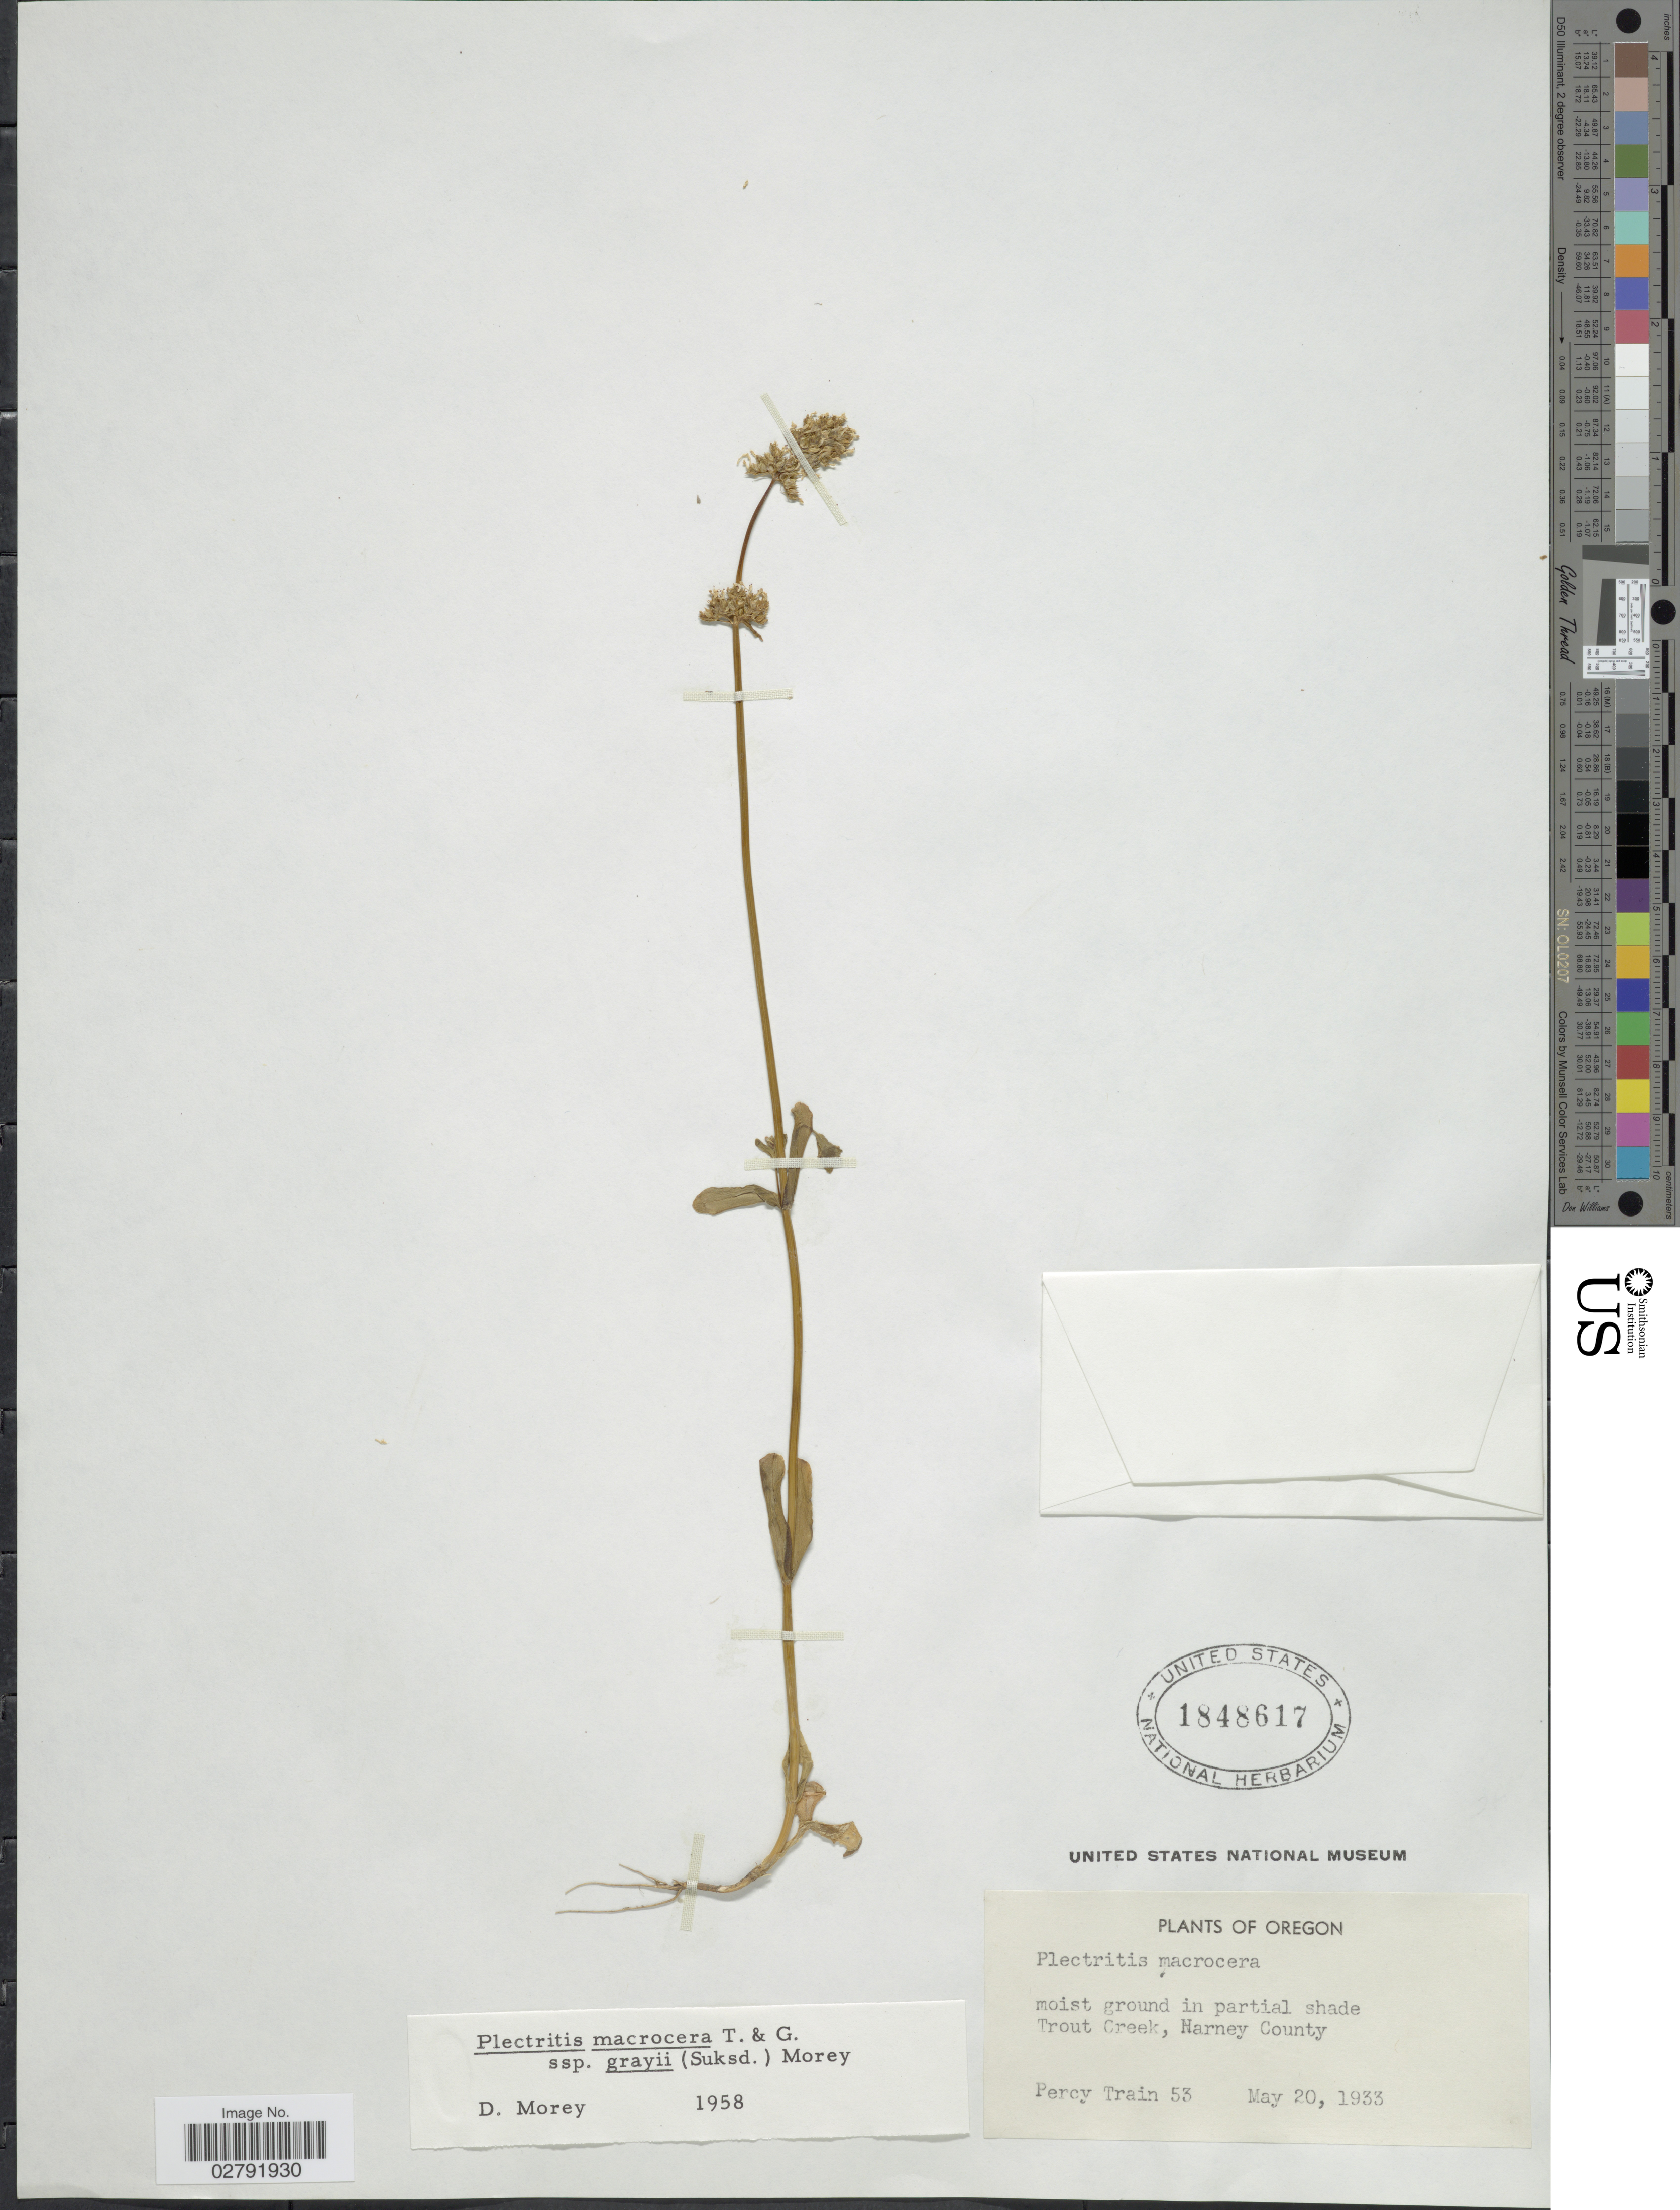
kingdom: Plantae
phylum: Tracheophyta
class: Magnoliopsida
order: Dipsacales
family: Caprifoliaceae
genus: Plectritis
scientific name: Plectritis macrocera subsp. grayi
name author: (Suksd.) Morey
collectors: P. Train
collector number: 53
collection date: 1933-05-20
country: United States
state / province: Oregon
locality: Moist ground in partial shade Trout Creek, Narney County.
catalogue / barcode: US 1848617